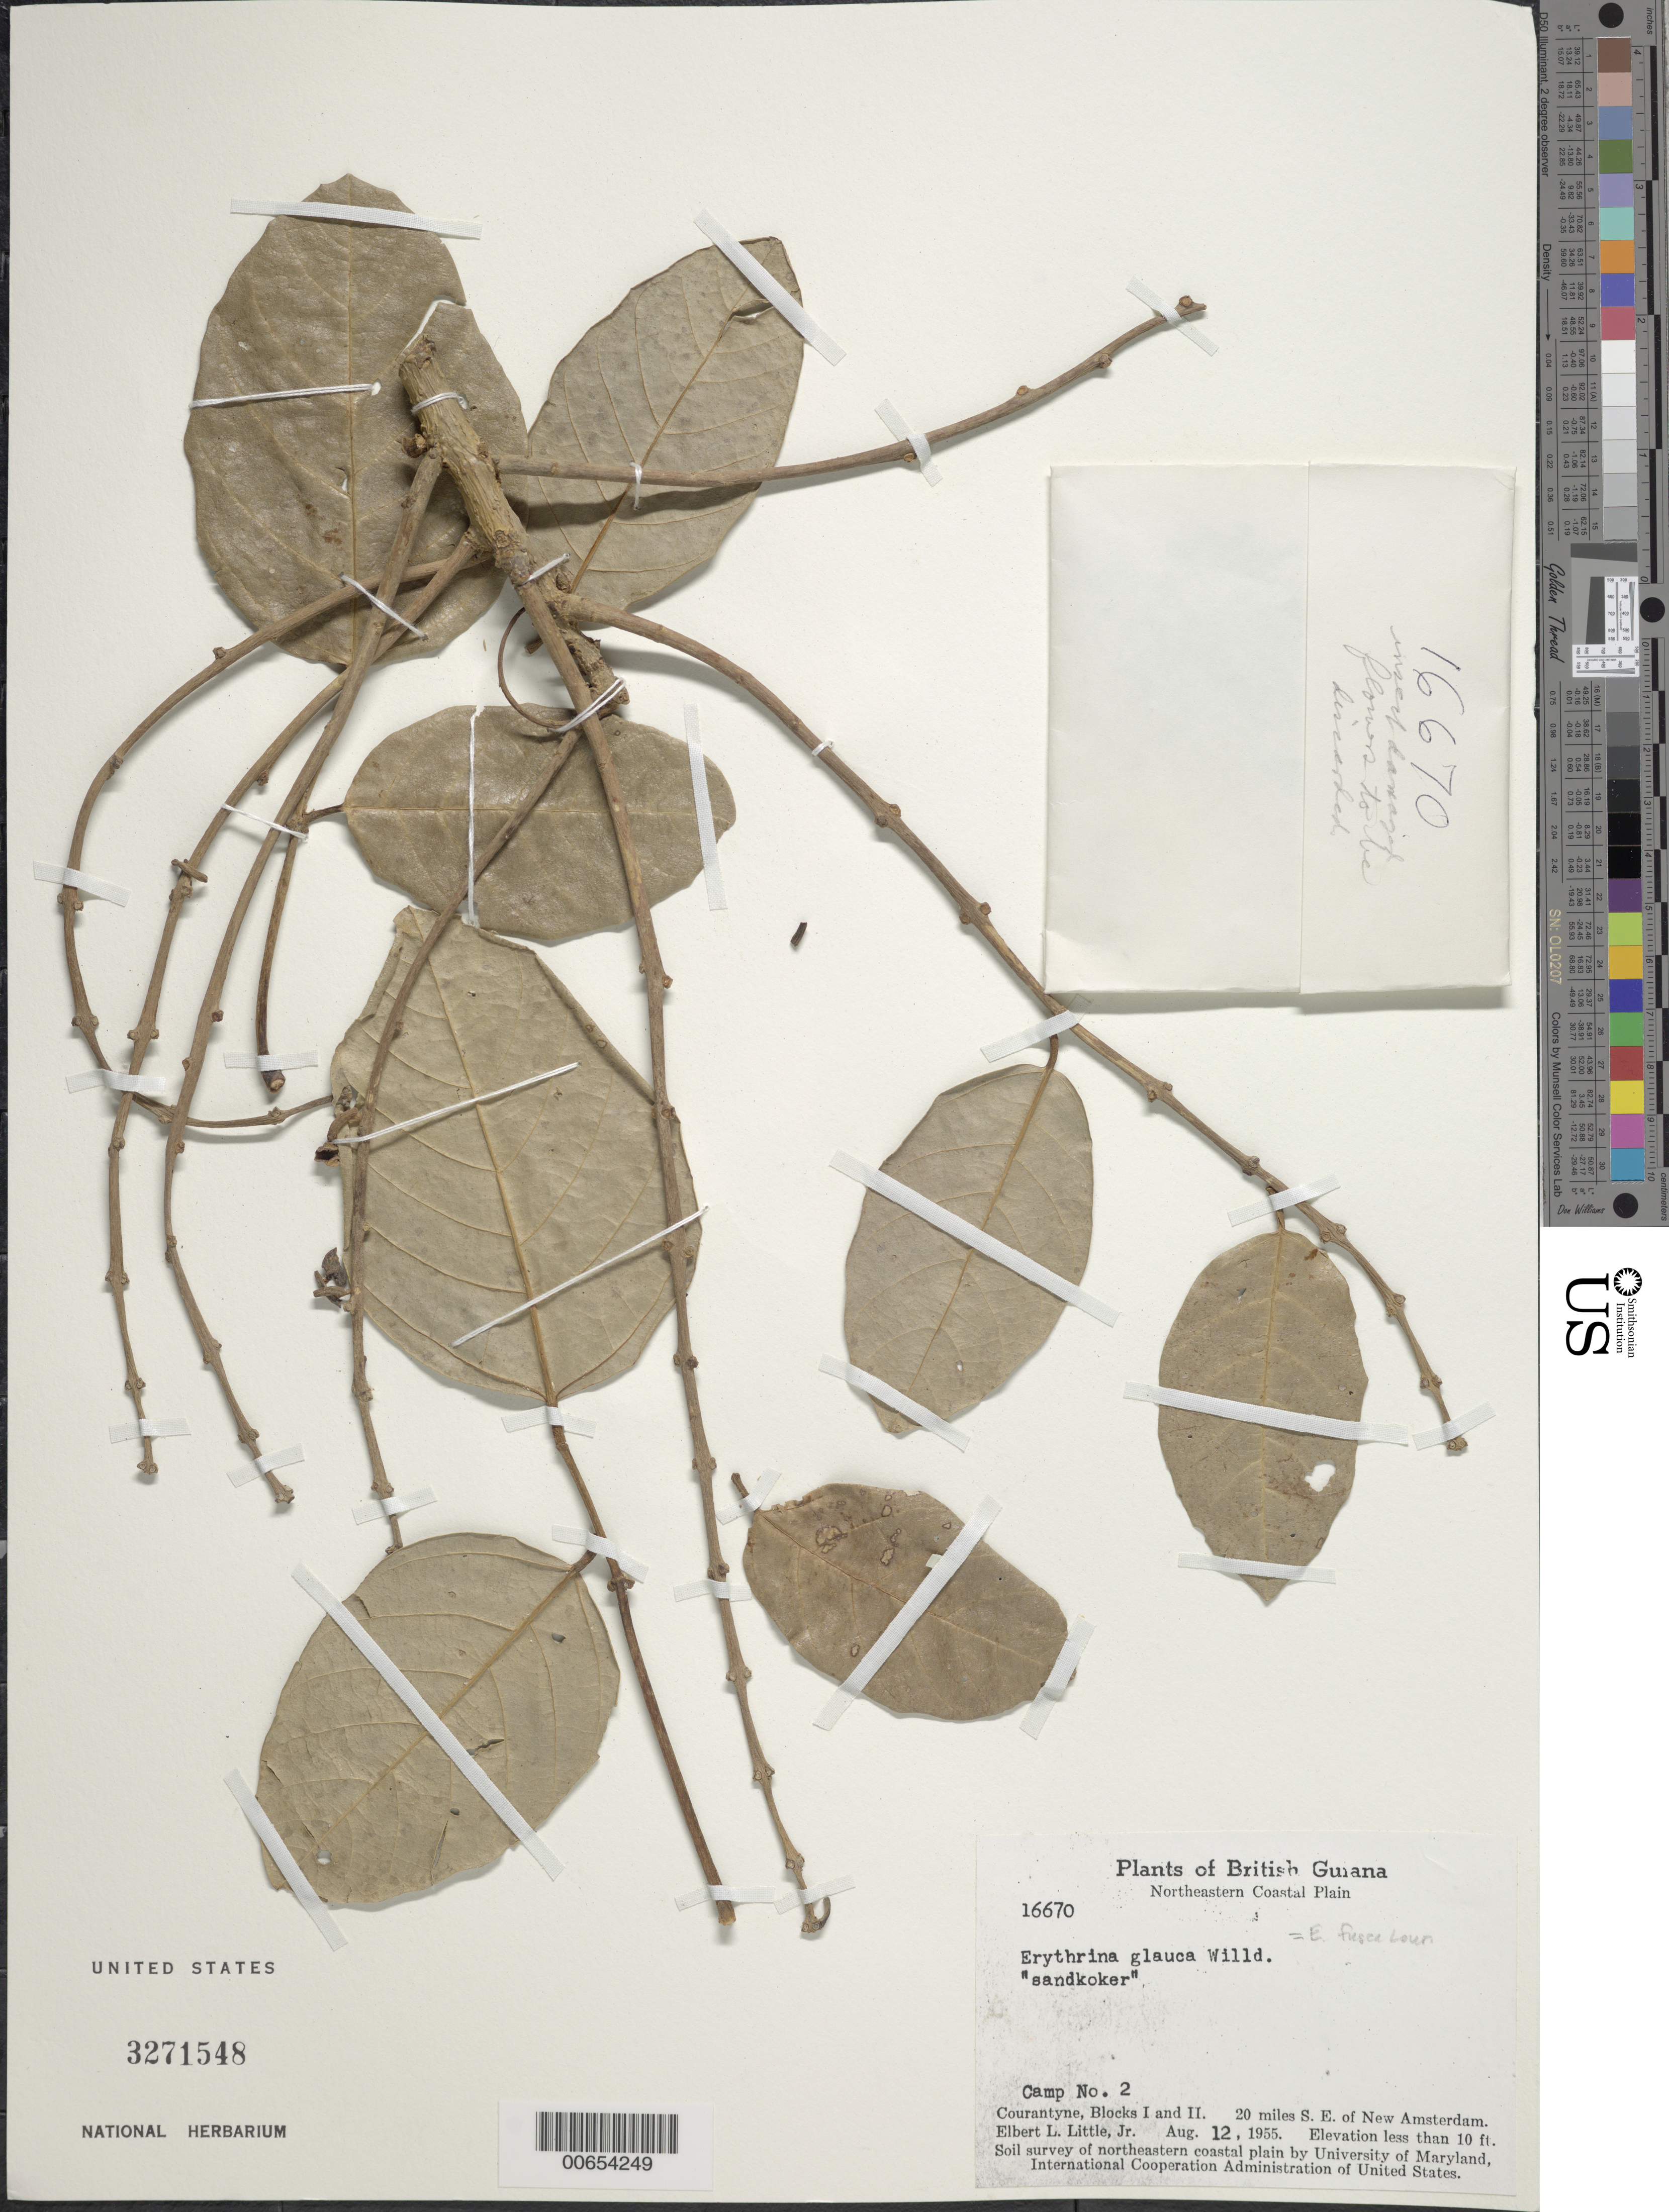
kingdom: Plantae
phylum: Tracheophyta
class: Magnoliopsida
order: Fabales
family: Fabaceae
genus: Erythrina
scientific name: Erythrina fusca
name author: Lour.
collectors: E. L. Little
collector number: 16670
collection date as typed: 12-Aug-55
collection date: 1955-08-12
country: Guyana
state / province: E. Berbice-Corentyne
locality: Courantyne, Blocks I & II. 20 mi. SE of New Amsterdam, Camp No. 2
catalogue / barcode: US 3271548